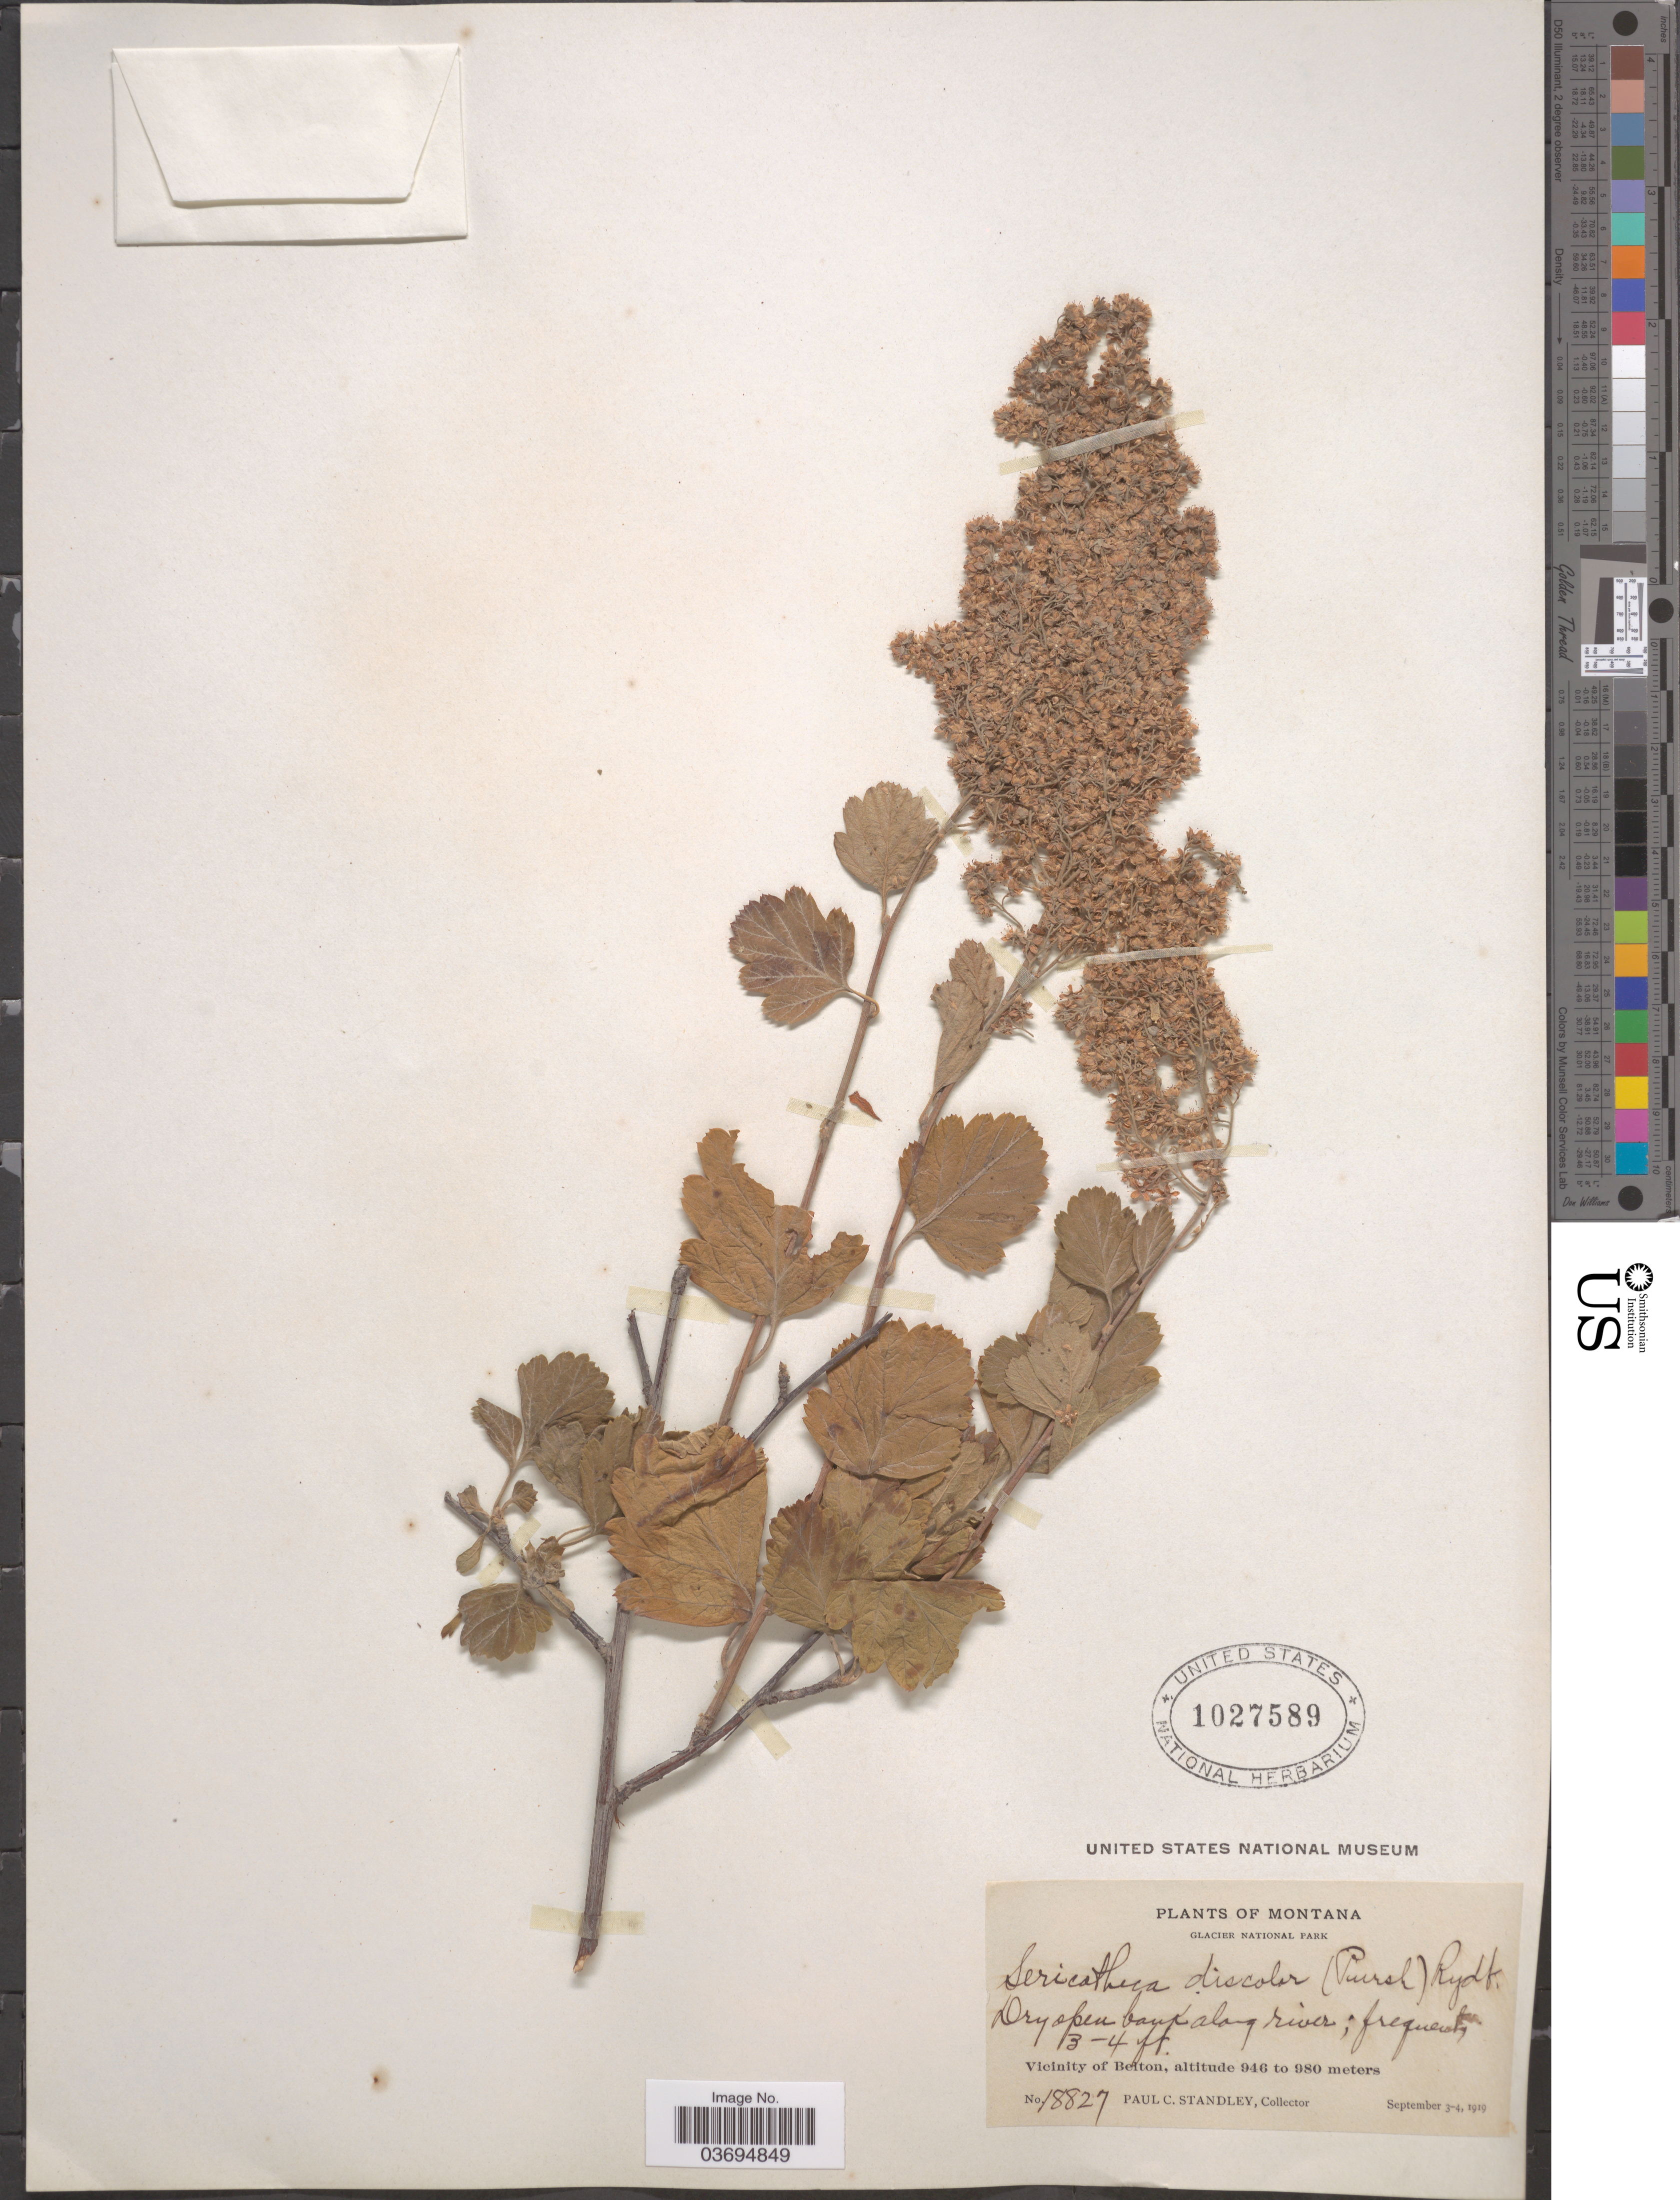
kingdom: Plantae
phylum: Tracheophyta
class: Magnoliopsida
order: Rosales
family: Rosaceae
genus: Holodiscus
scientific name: Holodiscus discolor var. discolor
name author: (Pursh) Maxim.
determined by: Strong, Mark T., (BOT), Smithsonian Institution - National Museum of Natural History (UNITED STATES)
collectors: P. C. Standley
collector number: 18827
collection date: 1919-09-03/1919-09-04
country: United States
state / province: Montana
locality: Glacier National Park. Dry open bank along river. Vicinity of Belton.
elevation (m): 946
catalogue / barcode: US 1027589